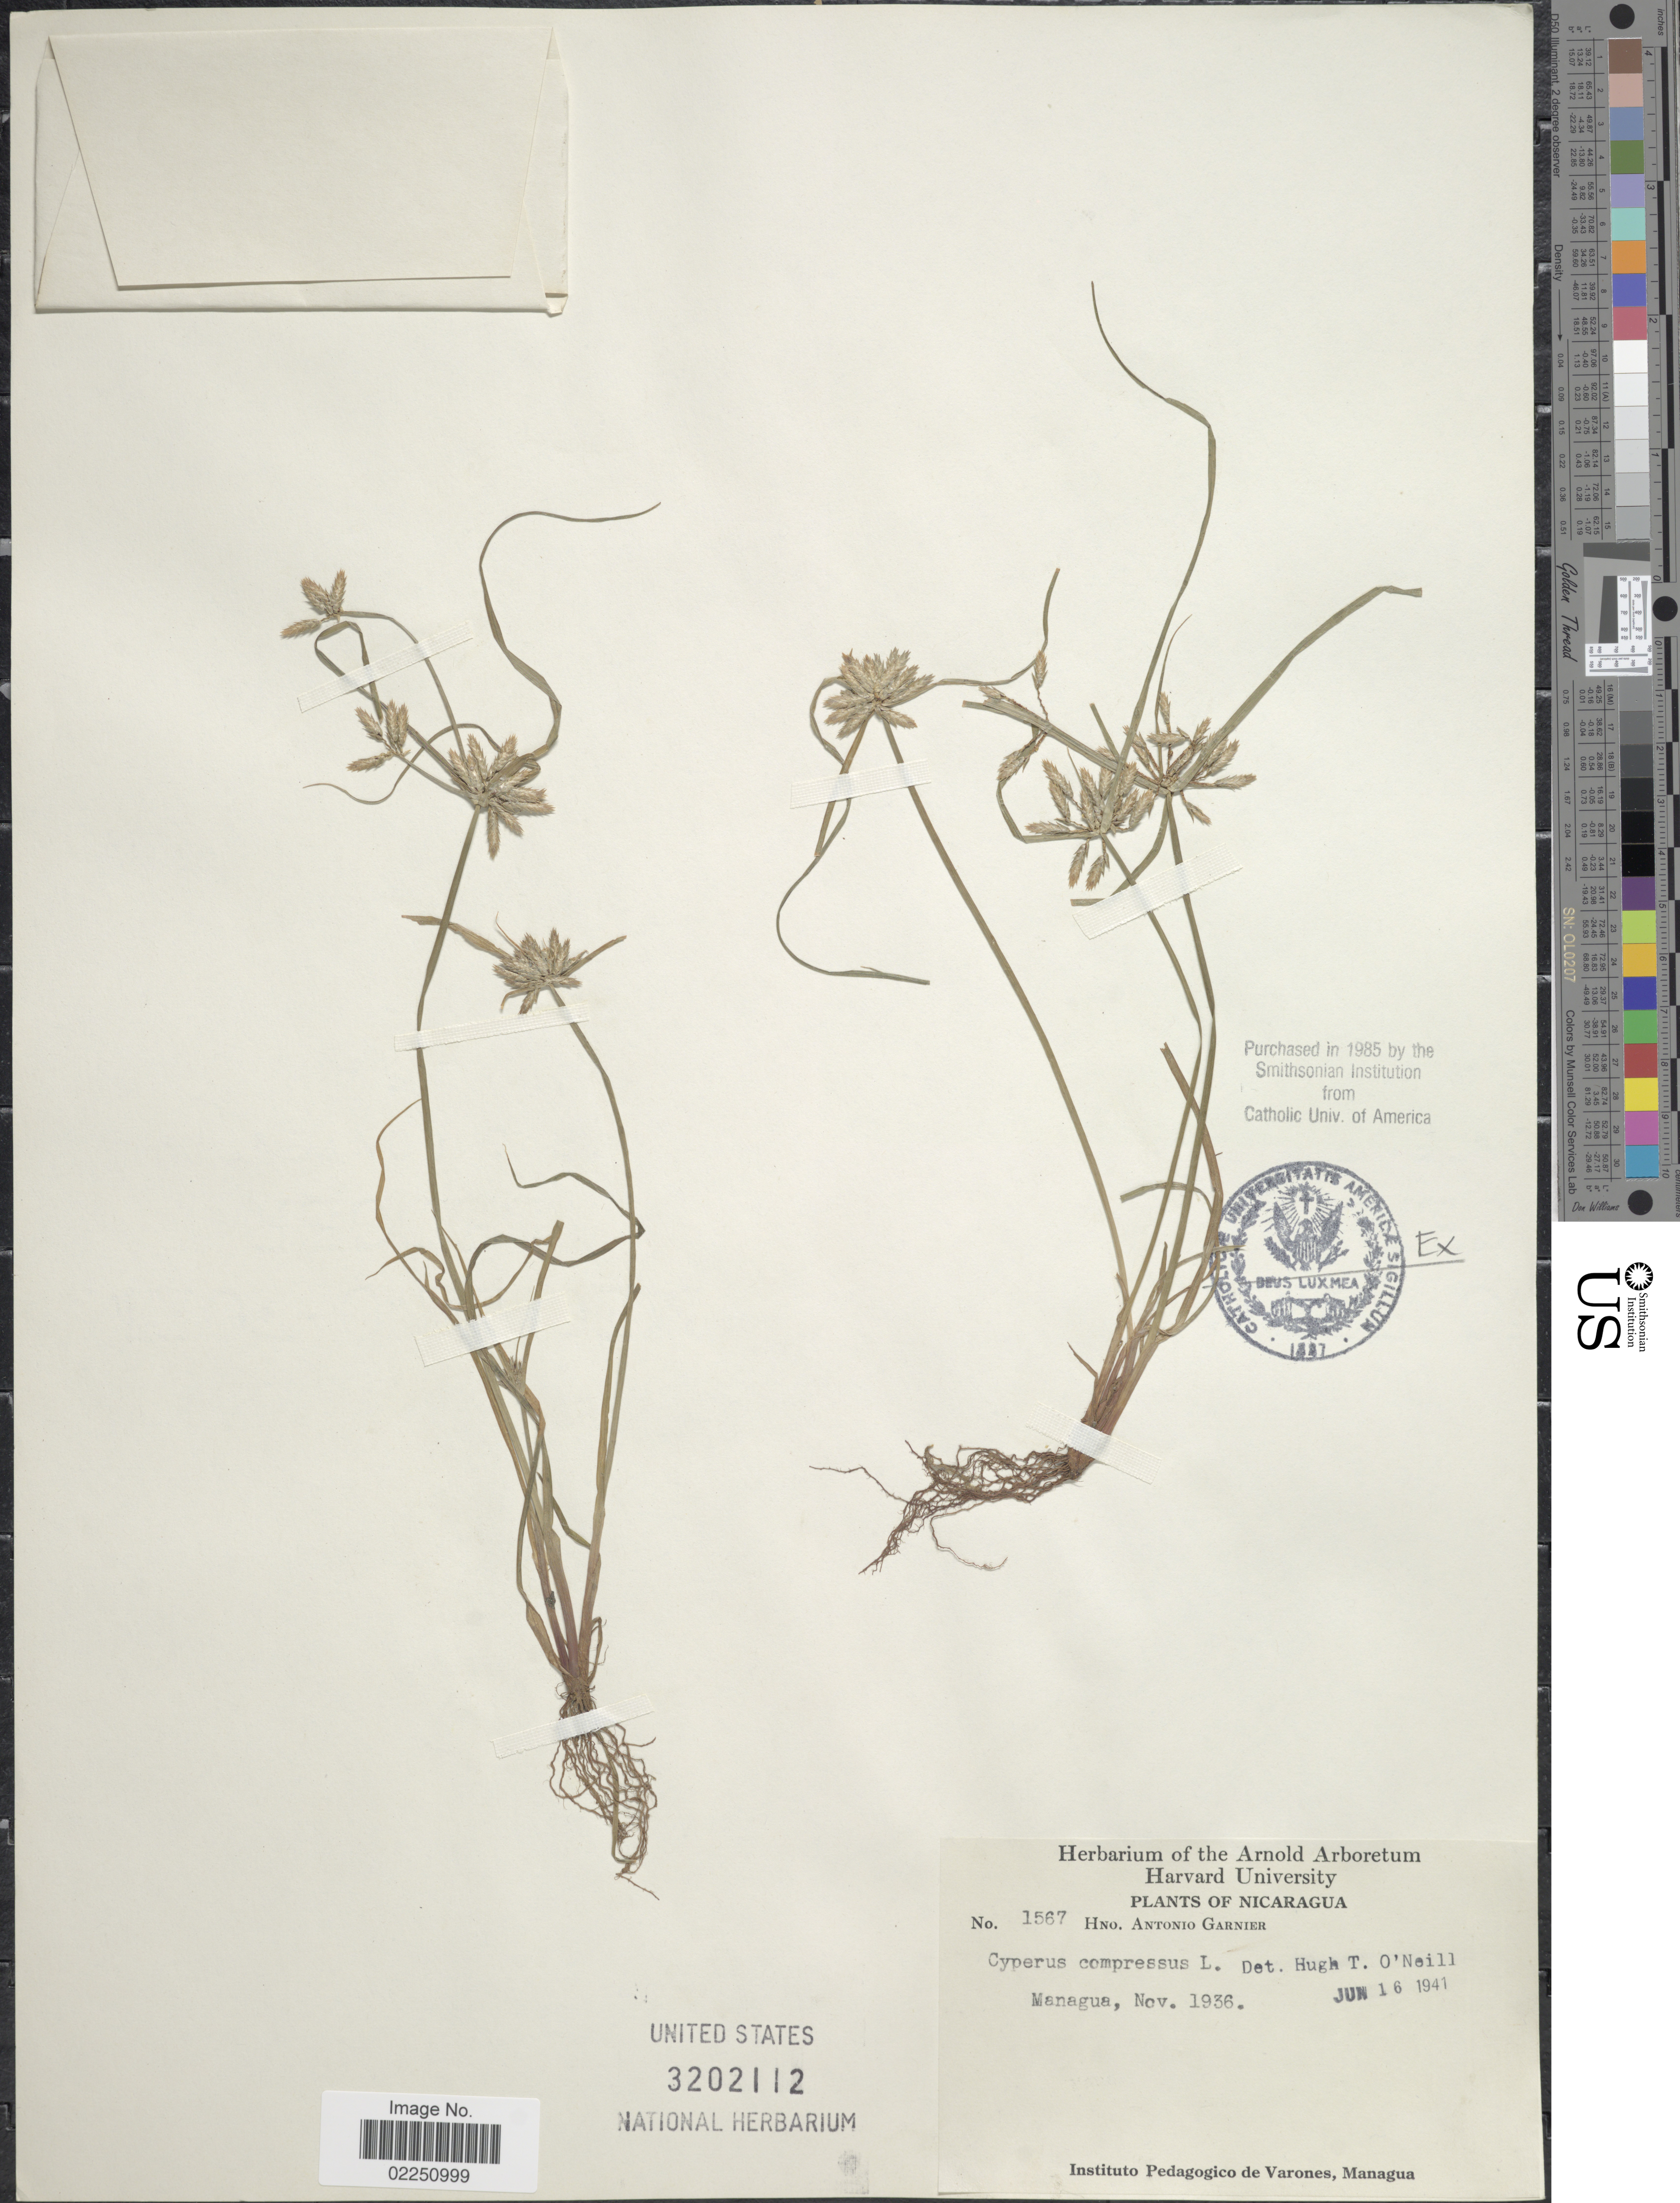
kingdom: Plantae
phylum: Tracheophyta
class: Liliopsida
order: Poales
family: Cyperaceae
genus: Cyperus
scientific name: Cyperus compressus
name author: L.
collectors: Bro. A. Garnier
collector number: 1567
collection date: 1936-11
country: Nicaragua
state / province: Managua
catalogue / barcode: US 3202112